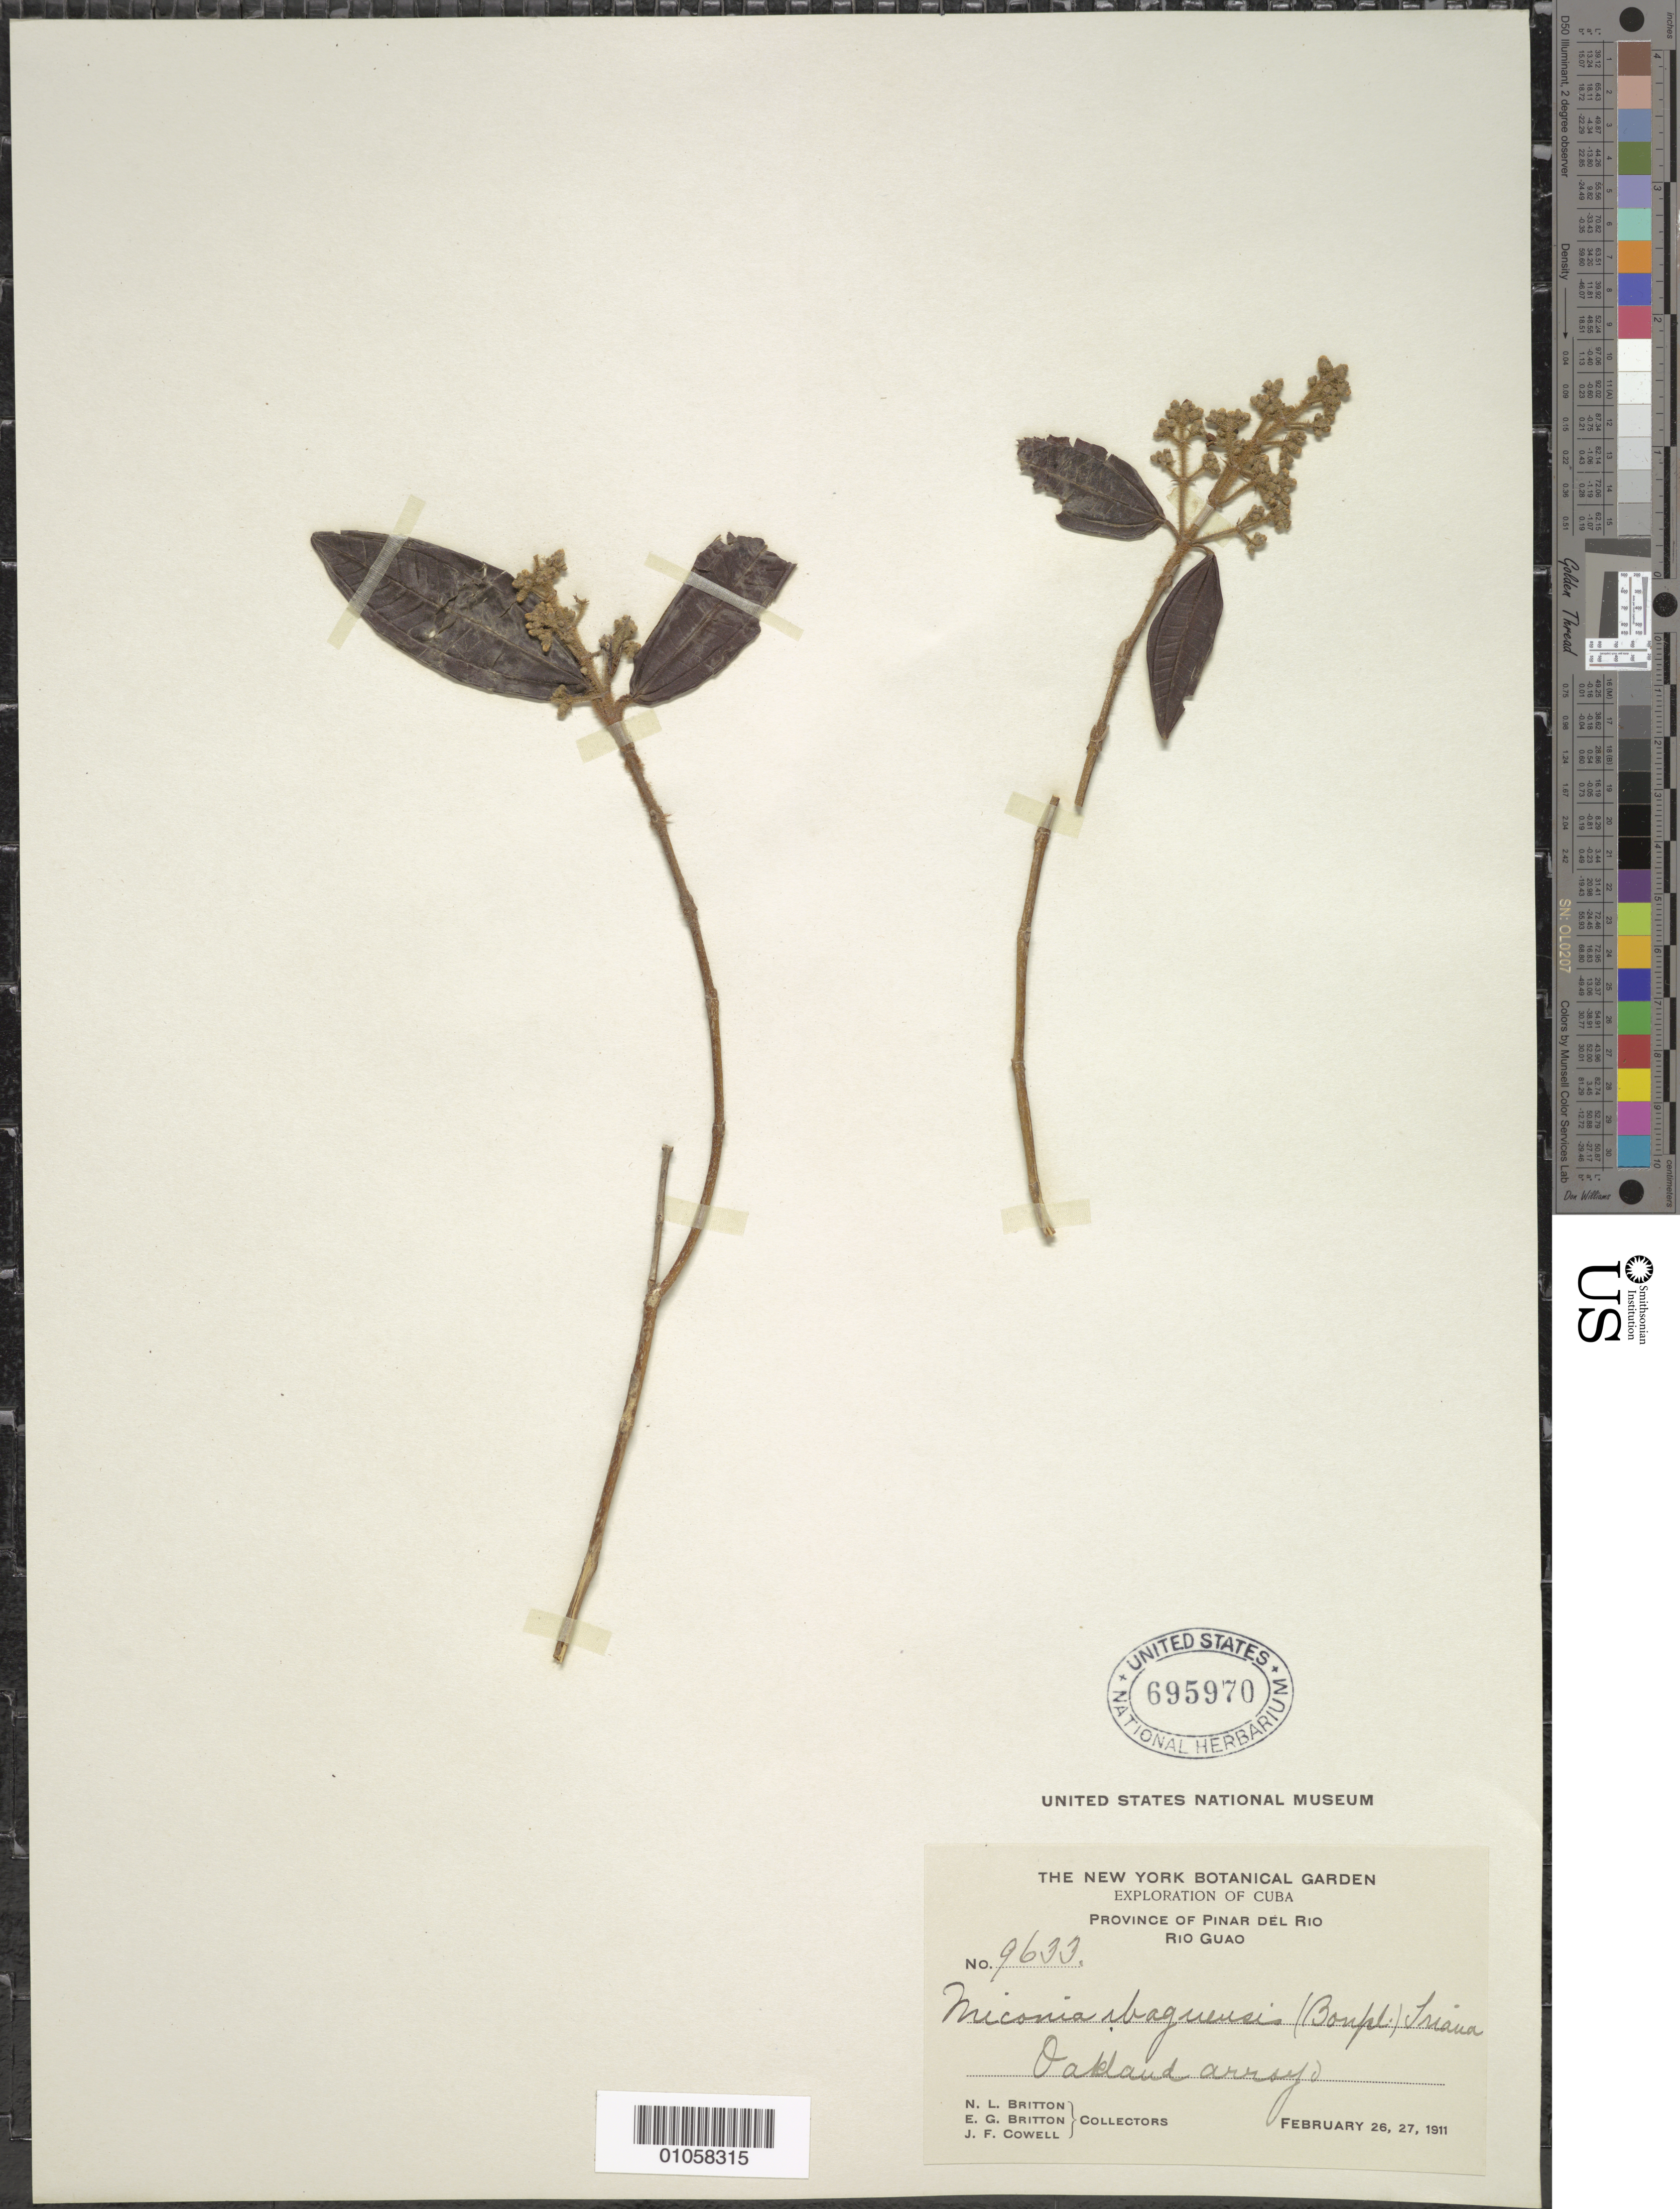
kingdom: Plantae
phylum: Tracheophyta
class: Magnoliopsida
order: Myrtales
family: Melastomataceae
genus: Miconia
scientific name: Miconia ibaguensis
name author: (Bonpl.) Triana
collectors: N. Britton, E. G. Britton & J. F. Cowell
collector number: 9633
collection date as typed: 26 Feb 1911 and 27 Feb 1911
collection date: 1911-02-26/1911-02-27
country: Cuba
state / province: Pinar del Río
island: Cuba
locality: Río Guao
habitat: Oakland arroyo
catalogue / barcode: US 695970